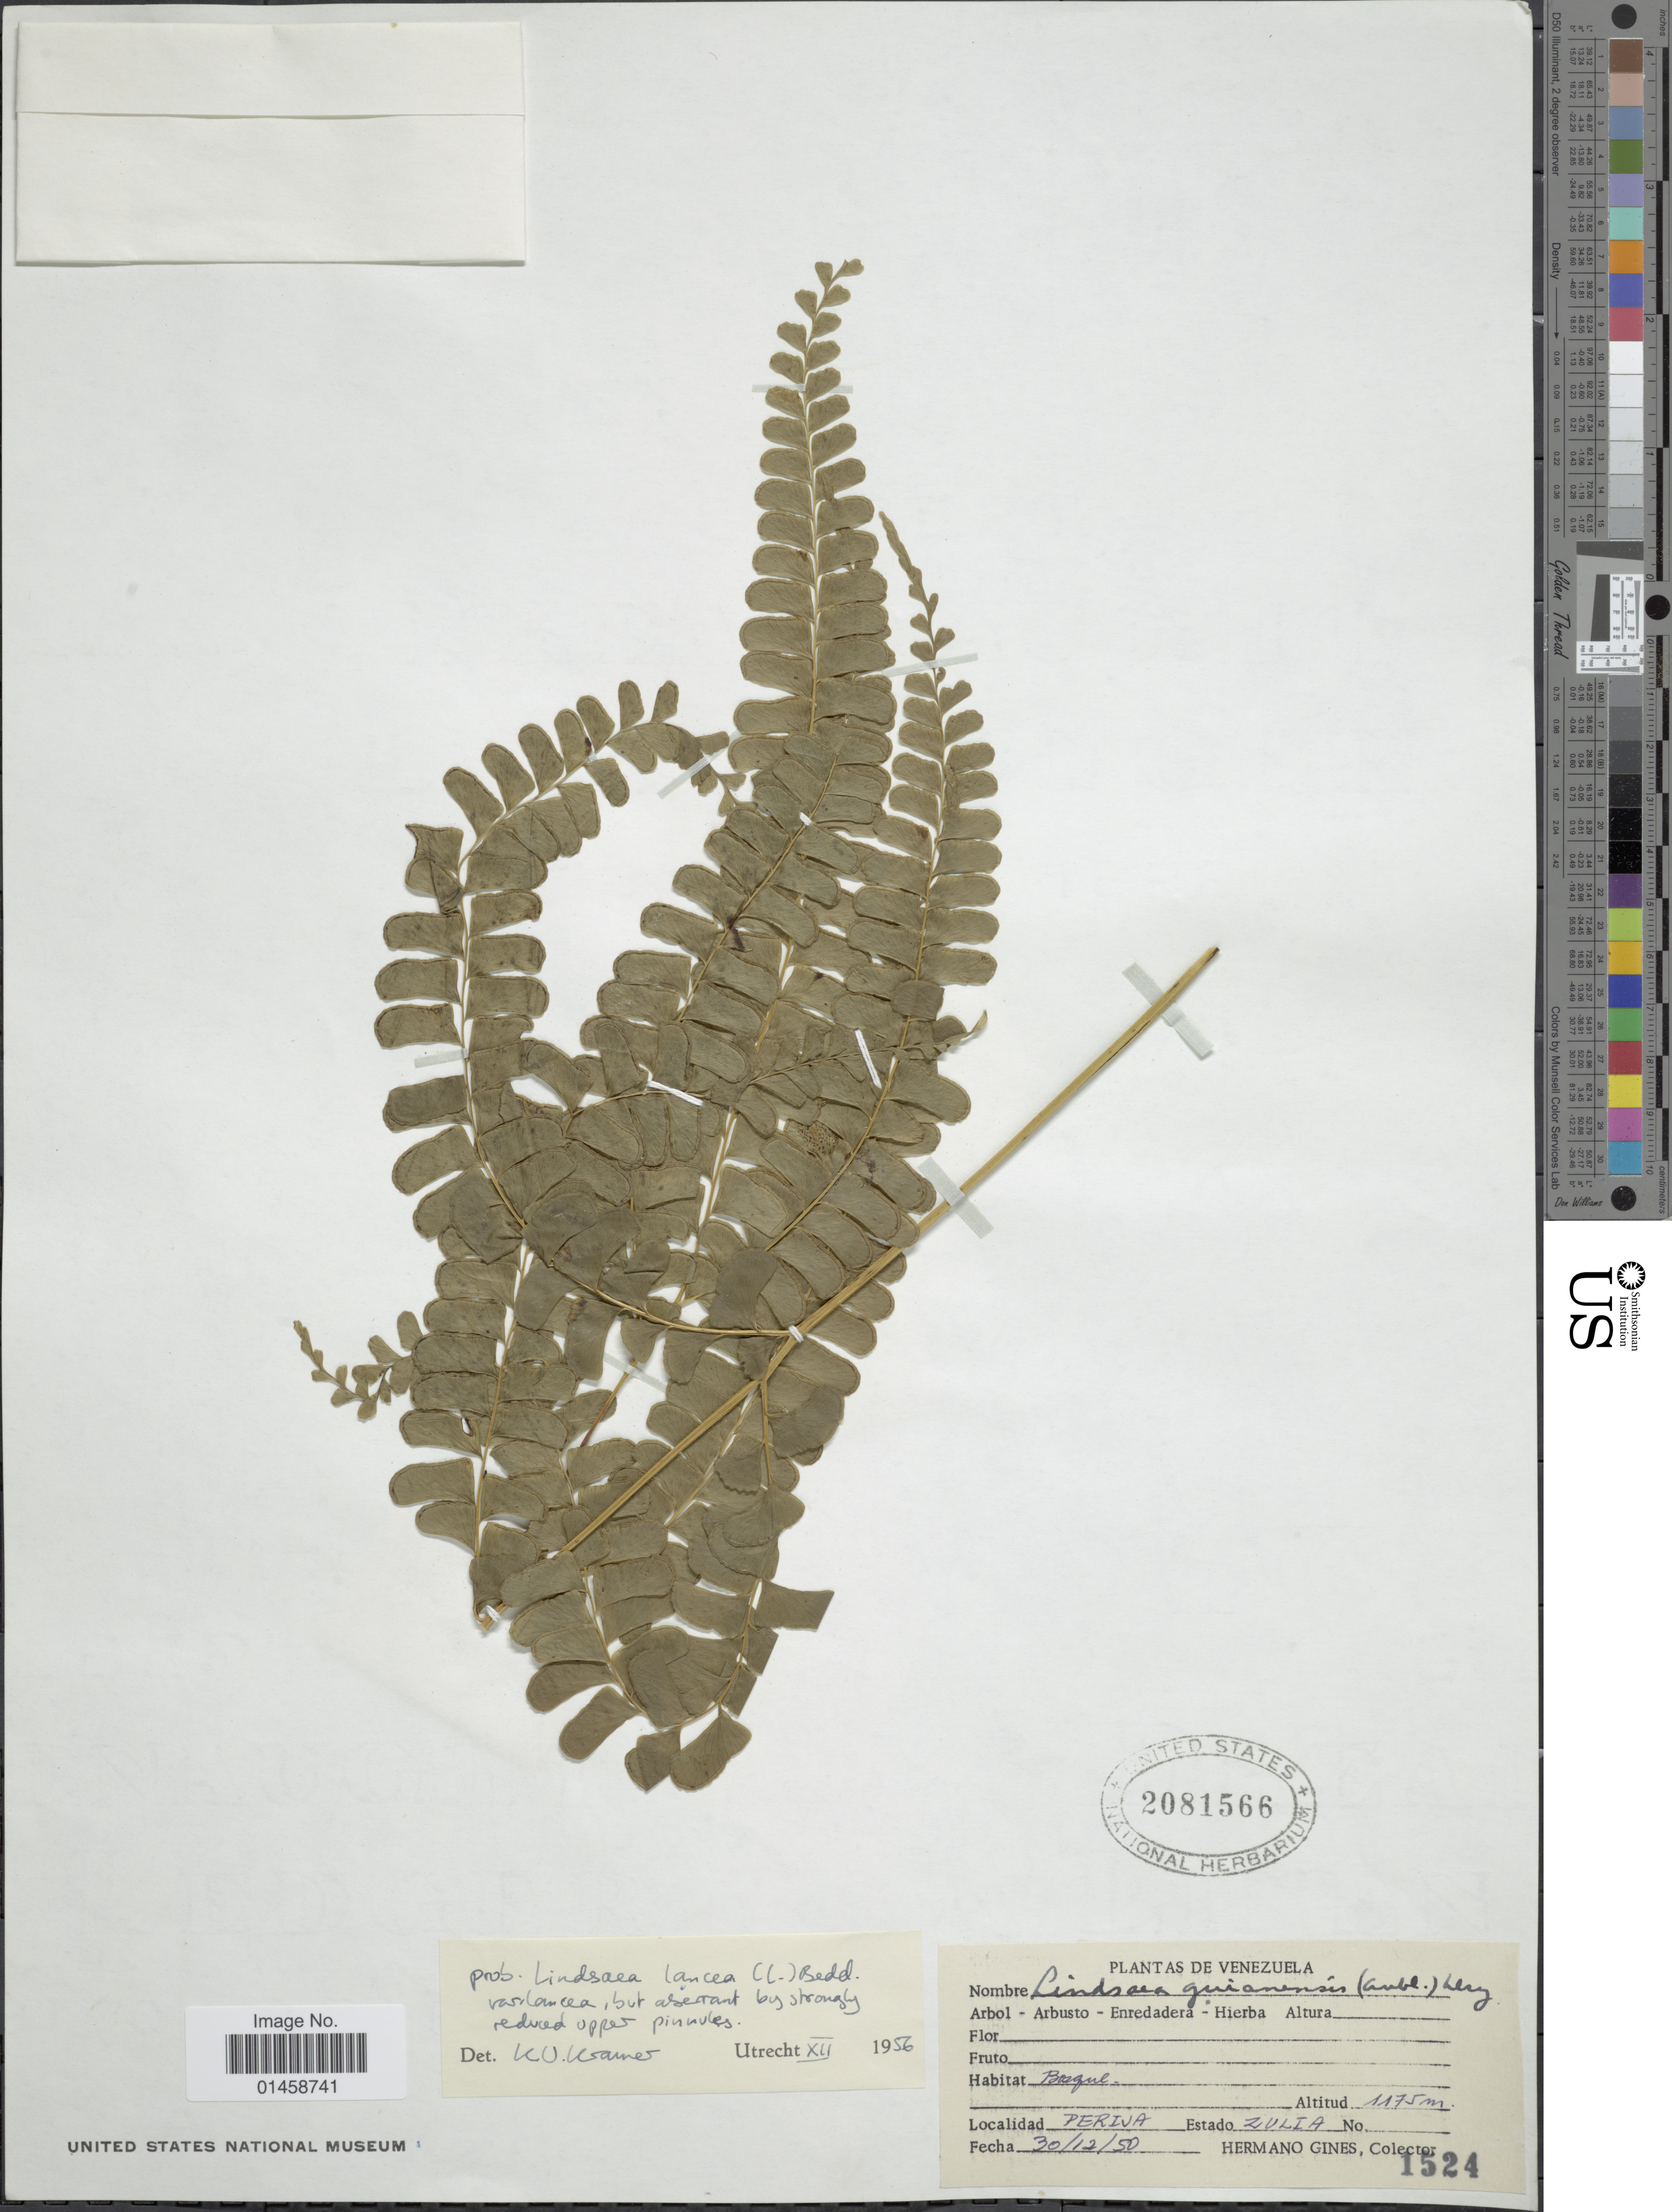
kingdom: Plantae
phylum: Tracheophyta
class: Polypodiopsida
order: Polypodiales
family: Lindsaeaceae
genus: Lindsaea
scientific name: Lindsaea lancea var. lancea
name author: (L.) Bedd.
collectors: Bro. Gines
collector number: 1524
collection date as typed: Transcribed d/m/y: 30/12/50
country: Venezuela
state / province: Zulia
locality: Perija.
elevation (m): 1175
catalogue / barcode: US 2081566